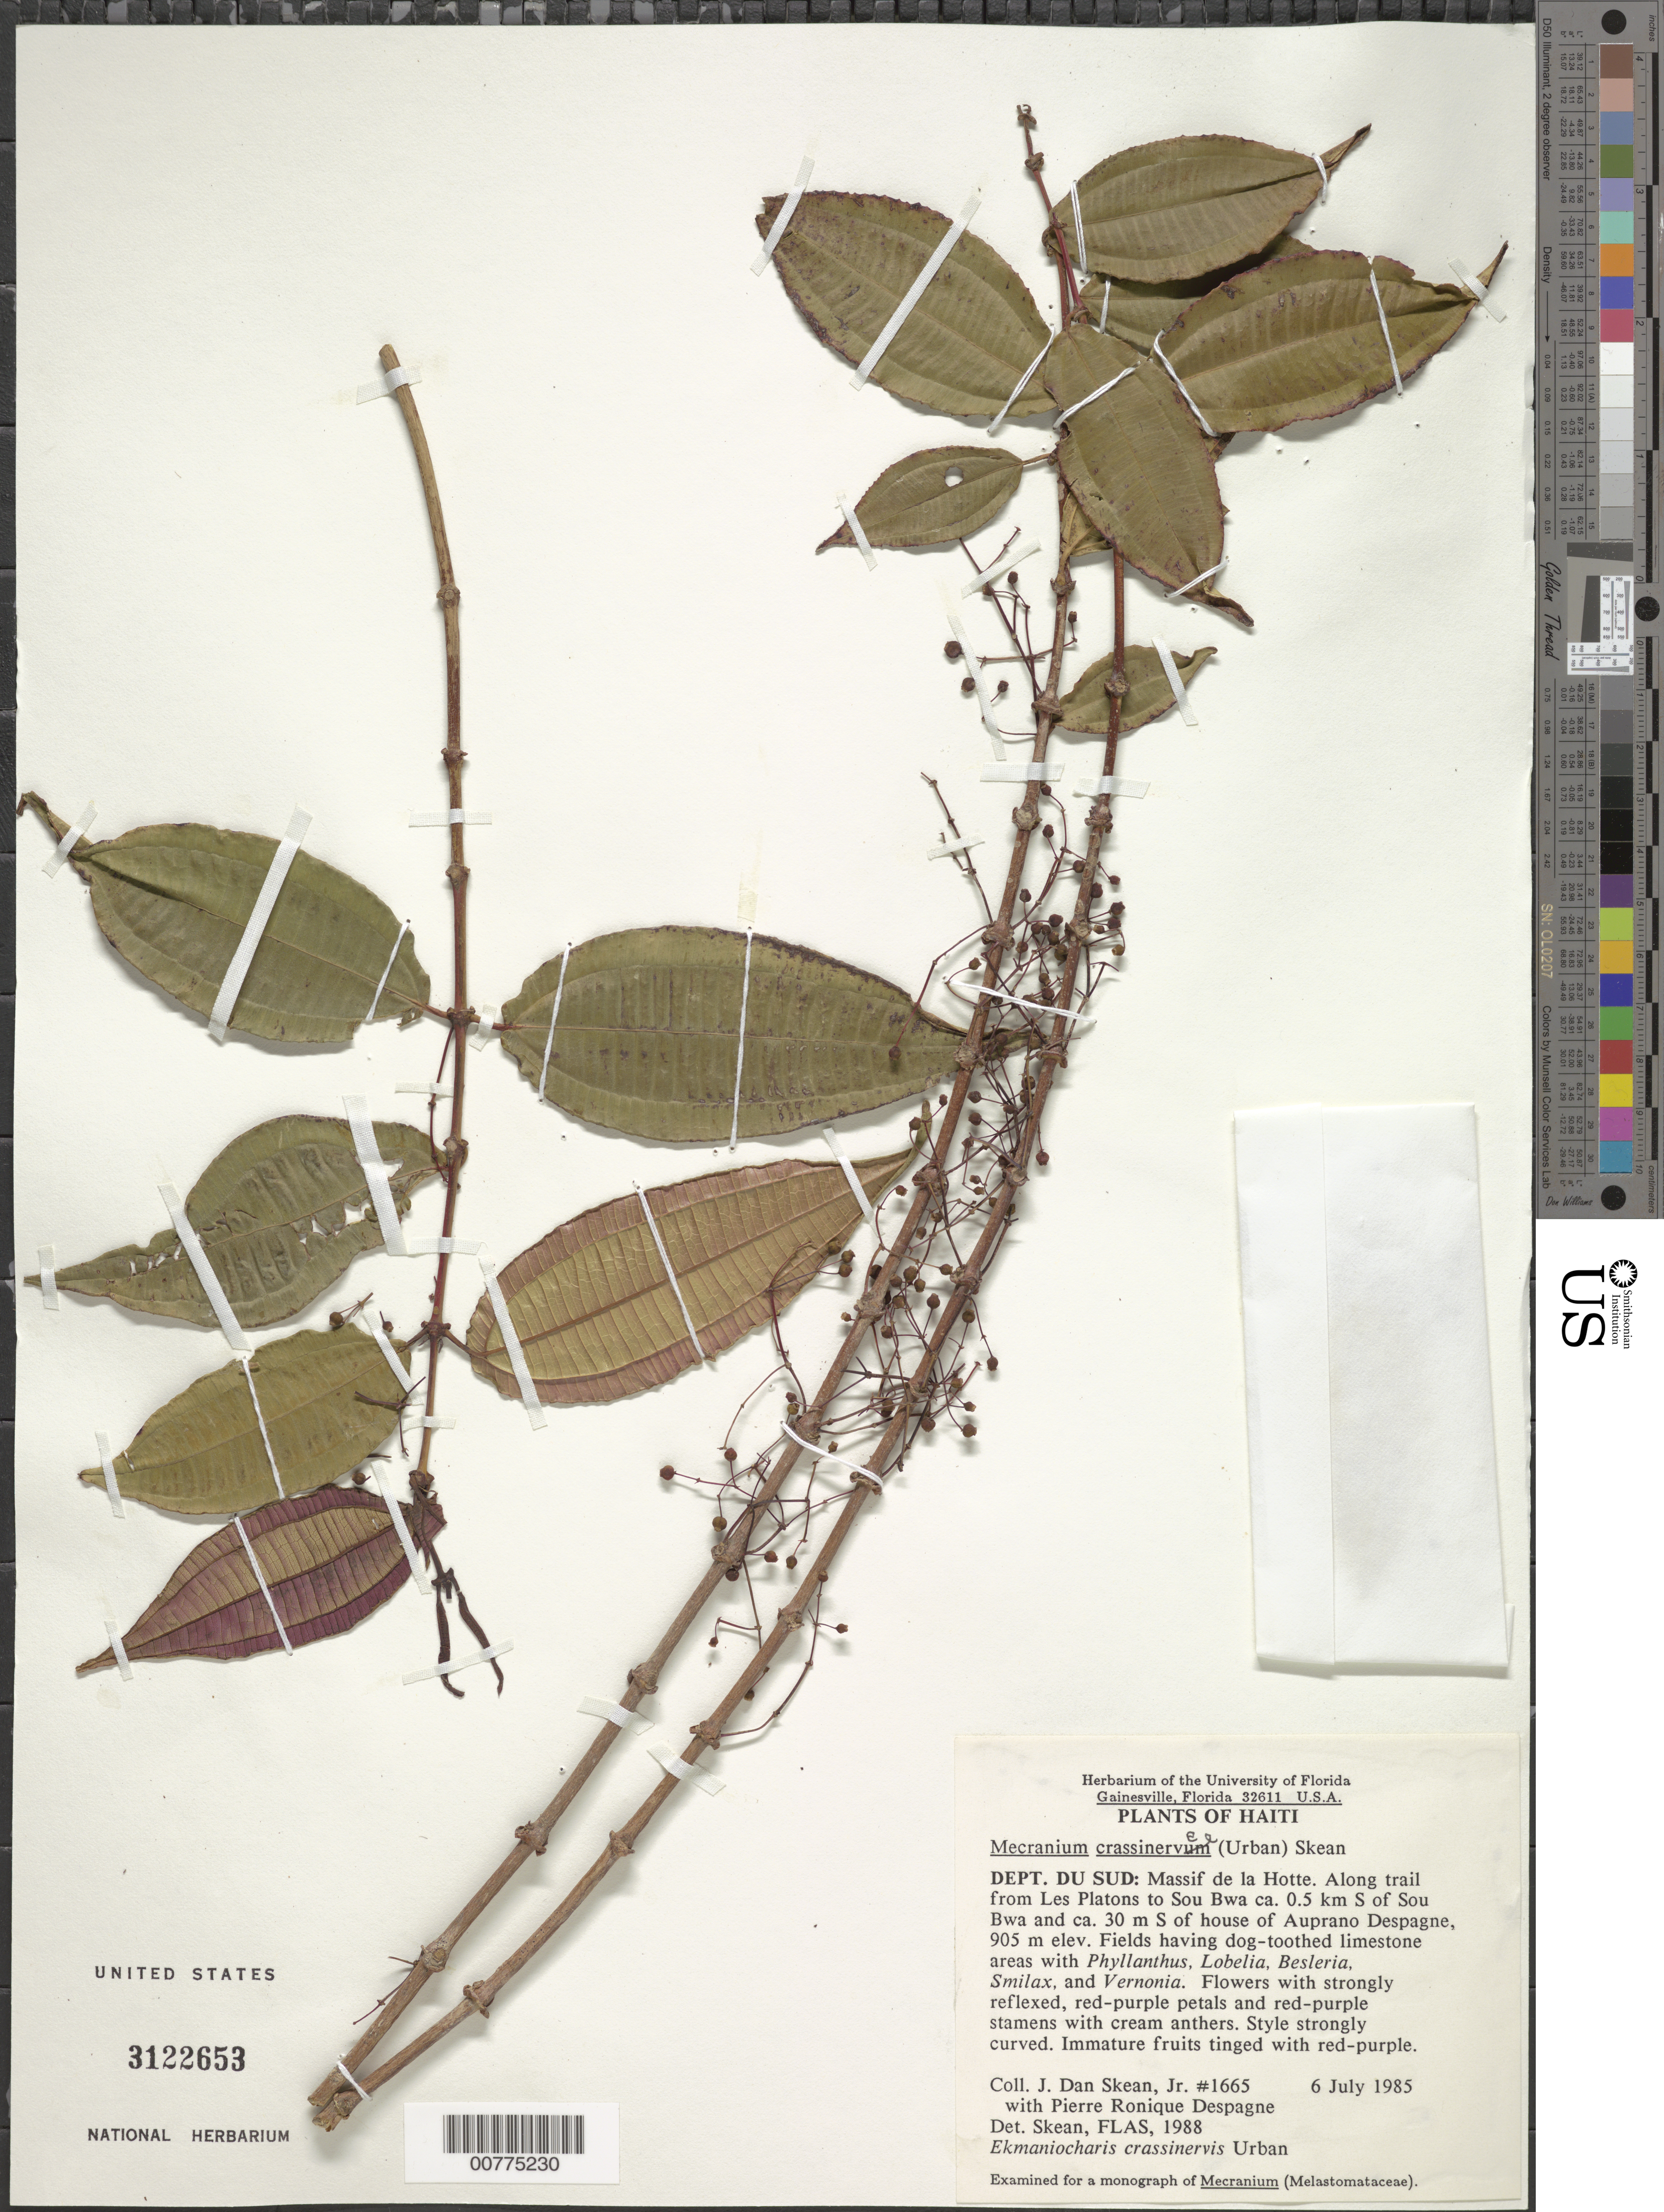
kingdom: Plantae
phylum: Tracheophyta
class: Magnoliopsida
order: Myrtales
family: Melastomataceae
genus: Mecranium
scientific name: Mecranium crassinerve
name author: (Urb.) Skean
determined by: Skean, J. D., Jr.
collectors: J. D. Skean & P. Despagne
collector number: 1665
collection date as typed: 06 Jul 1985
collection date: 1985-07-06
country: Haiti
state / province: Sud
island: Hispaniola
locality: Massif de la Hotte, along trail from Les Platons to Sou Bwa, 0.5 km S of Sou Bwa and 30 miles S of house of Auprano Desgagne.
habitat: Fields having dog-toothed limestone areas with Phyllanthus, Lobelia, Besleria, Smilax, and Vernonia.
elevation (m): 905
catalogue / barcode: US 3122653